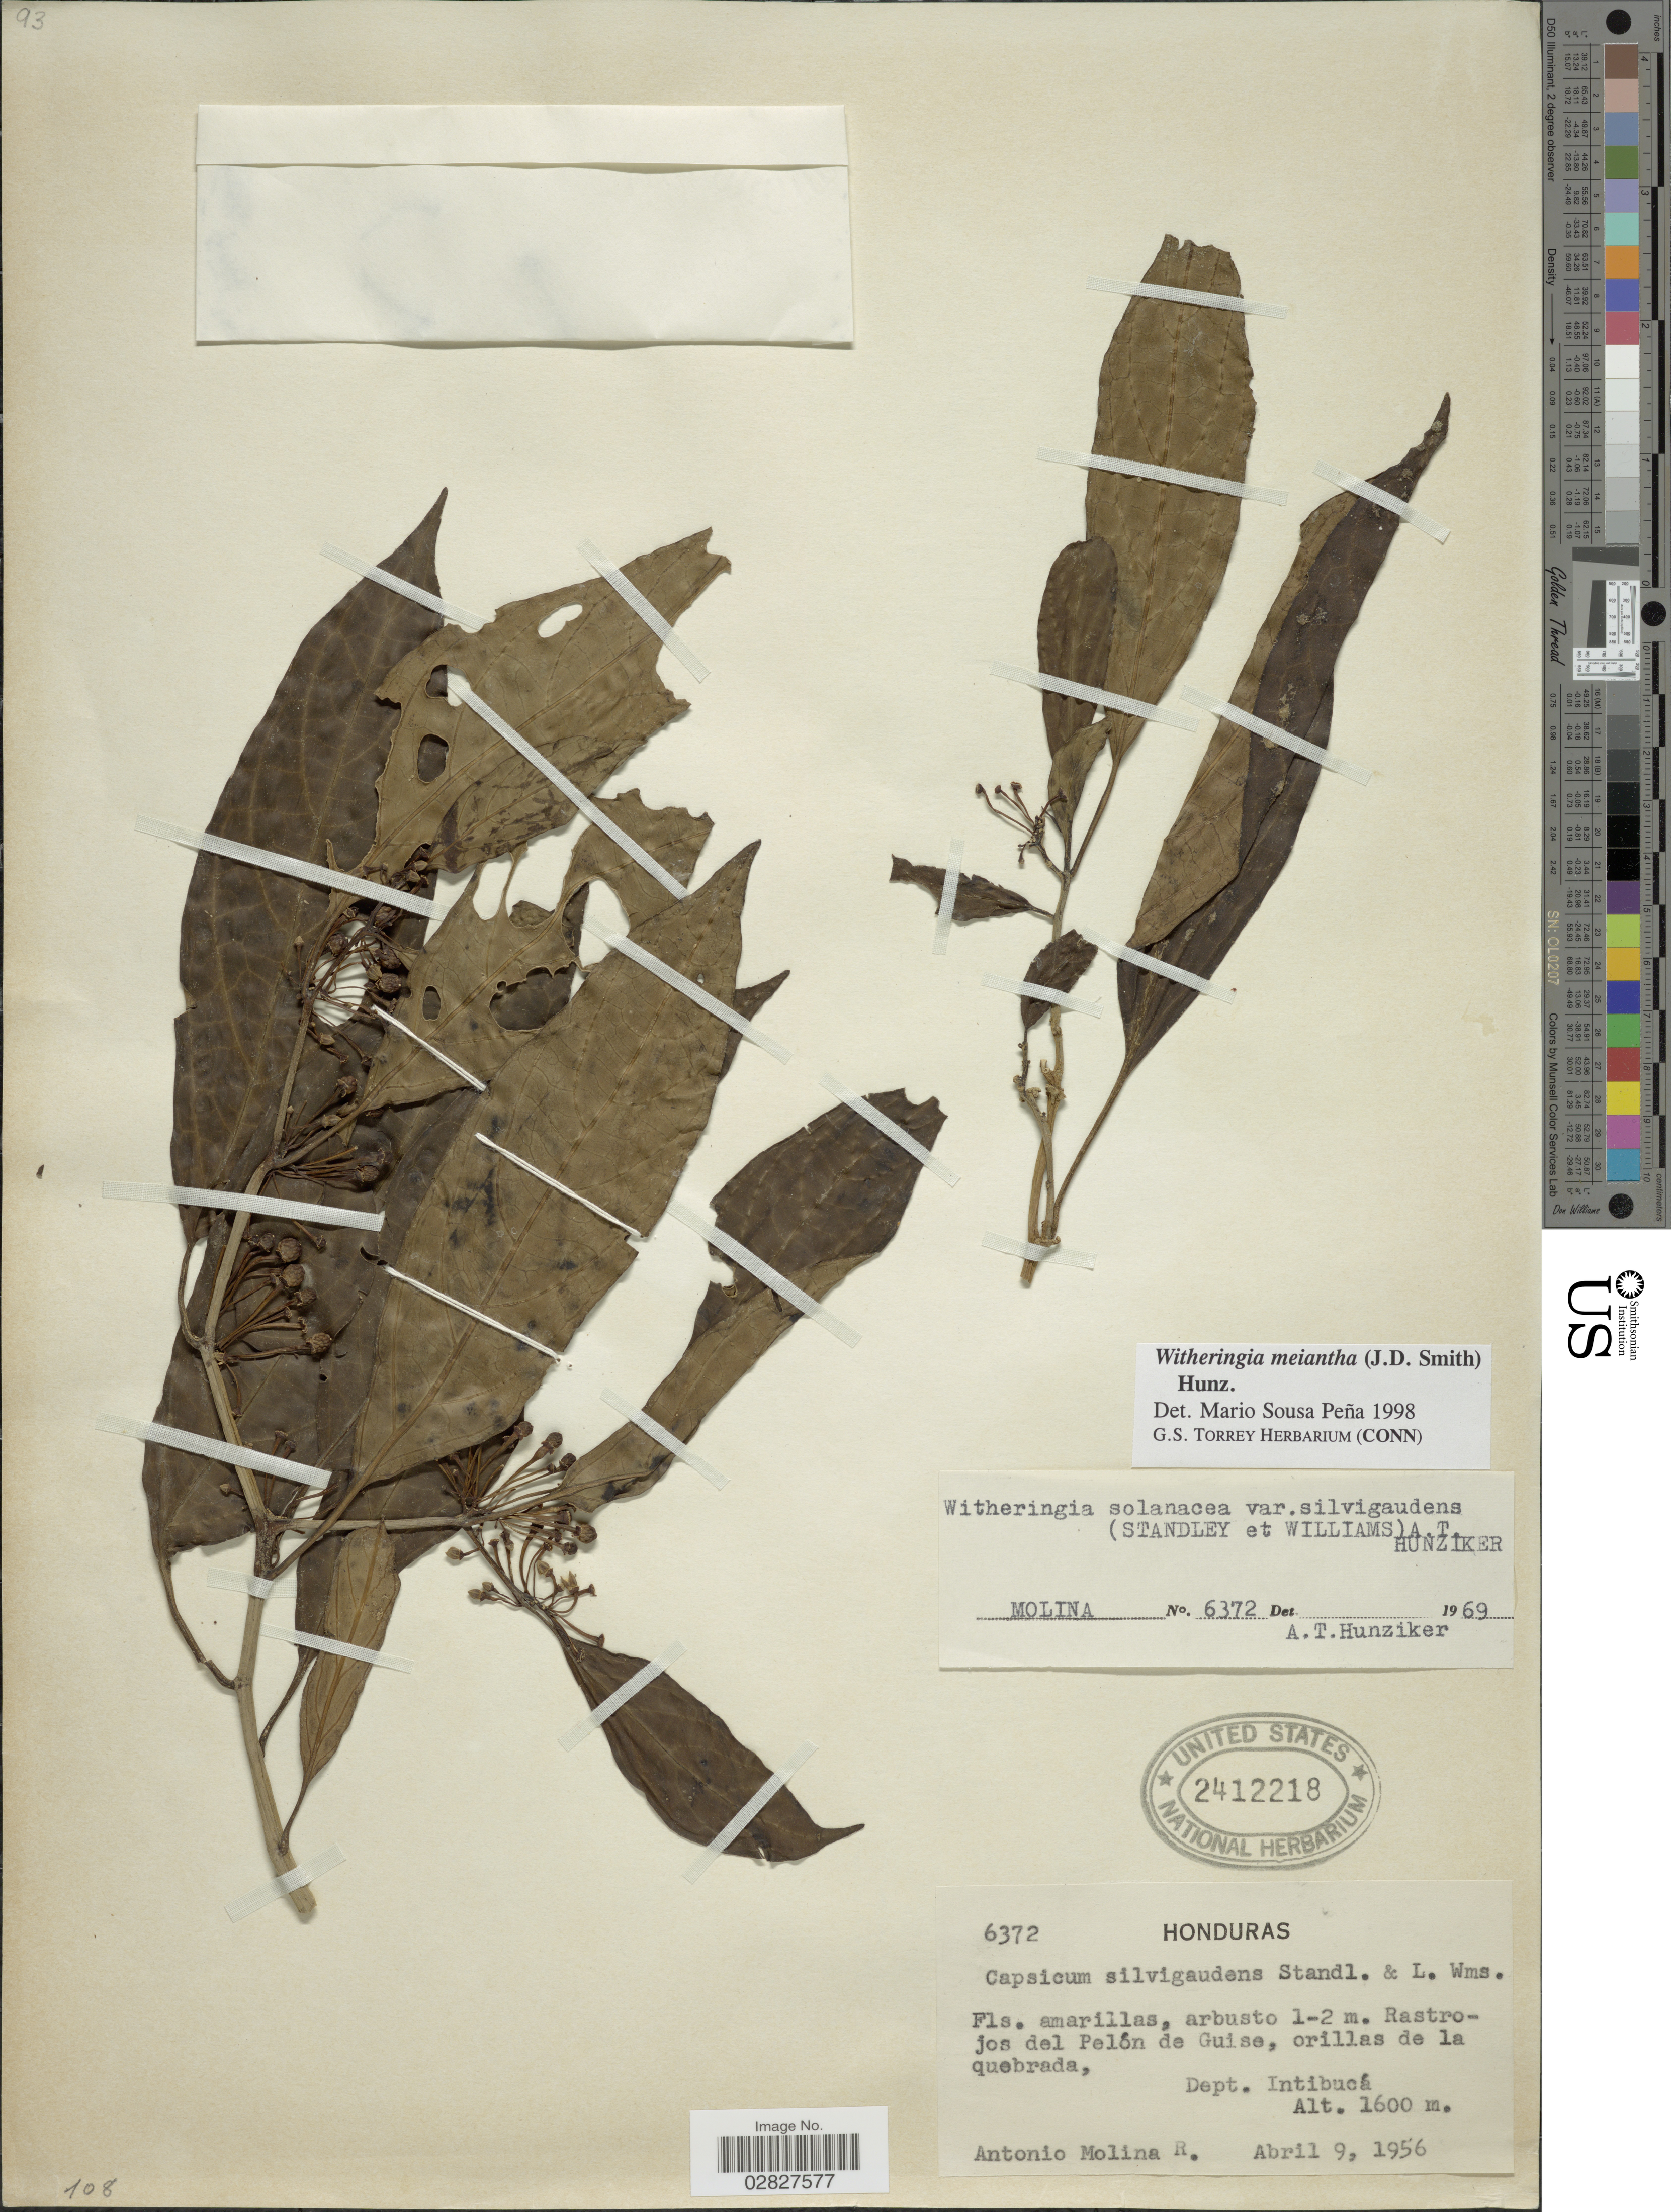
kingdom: Plantae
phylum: Tracheophyta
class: Magnoliopsida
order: Solanales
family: Solanaceae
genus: Witheringia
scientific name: Witheringia meiantha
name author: (Donn. Sm.) Hunz.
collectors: A. Molina R.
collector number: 6372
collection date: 1956-04-09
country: Honduras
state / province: Intibuca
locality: Rastrojos del Pelón de Guise, orillas de la quebrada, Dept. Intibucá.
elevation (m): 1600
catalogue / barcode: US 2412218